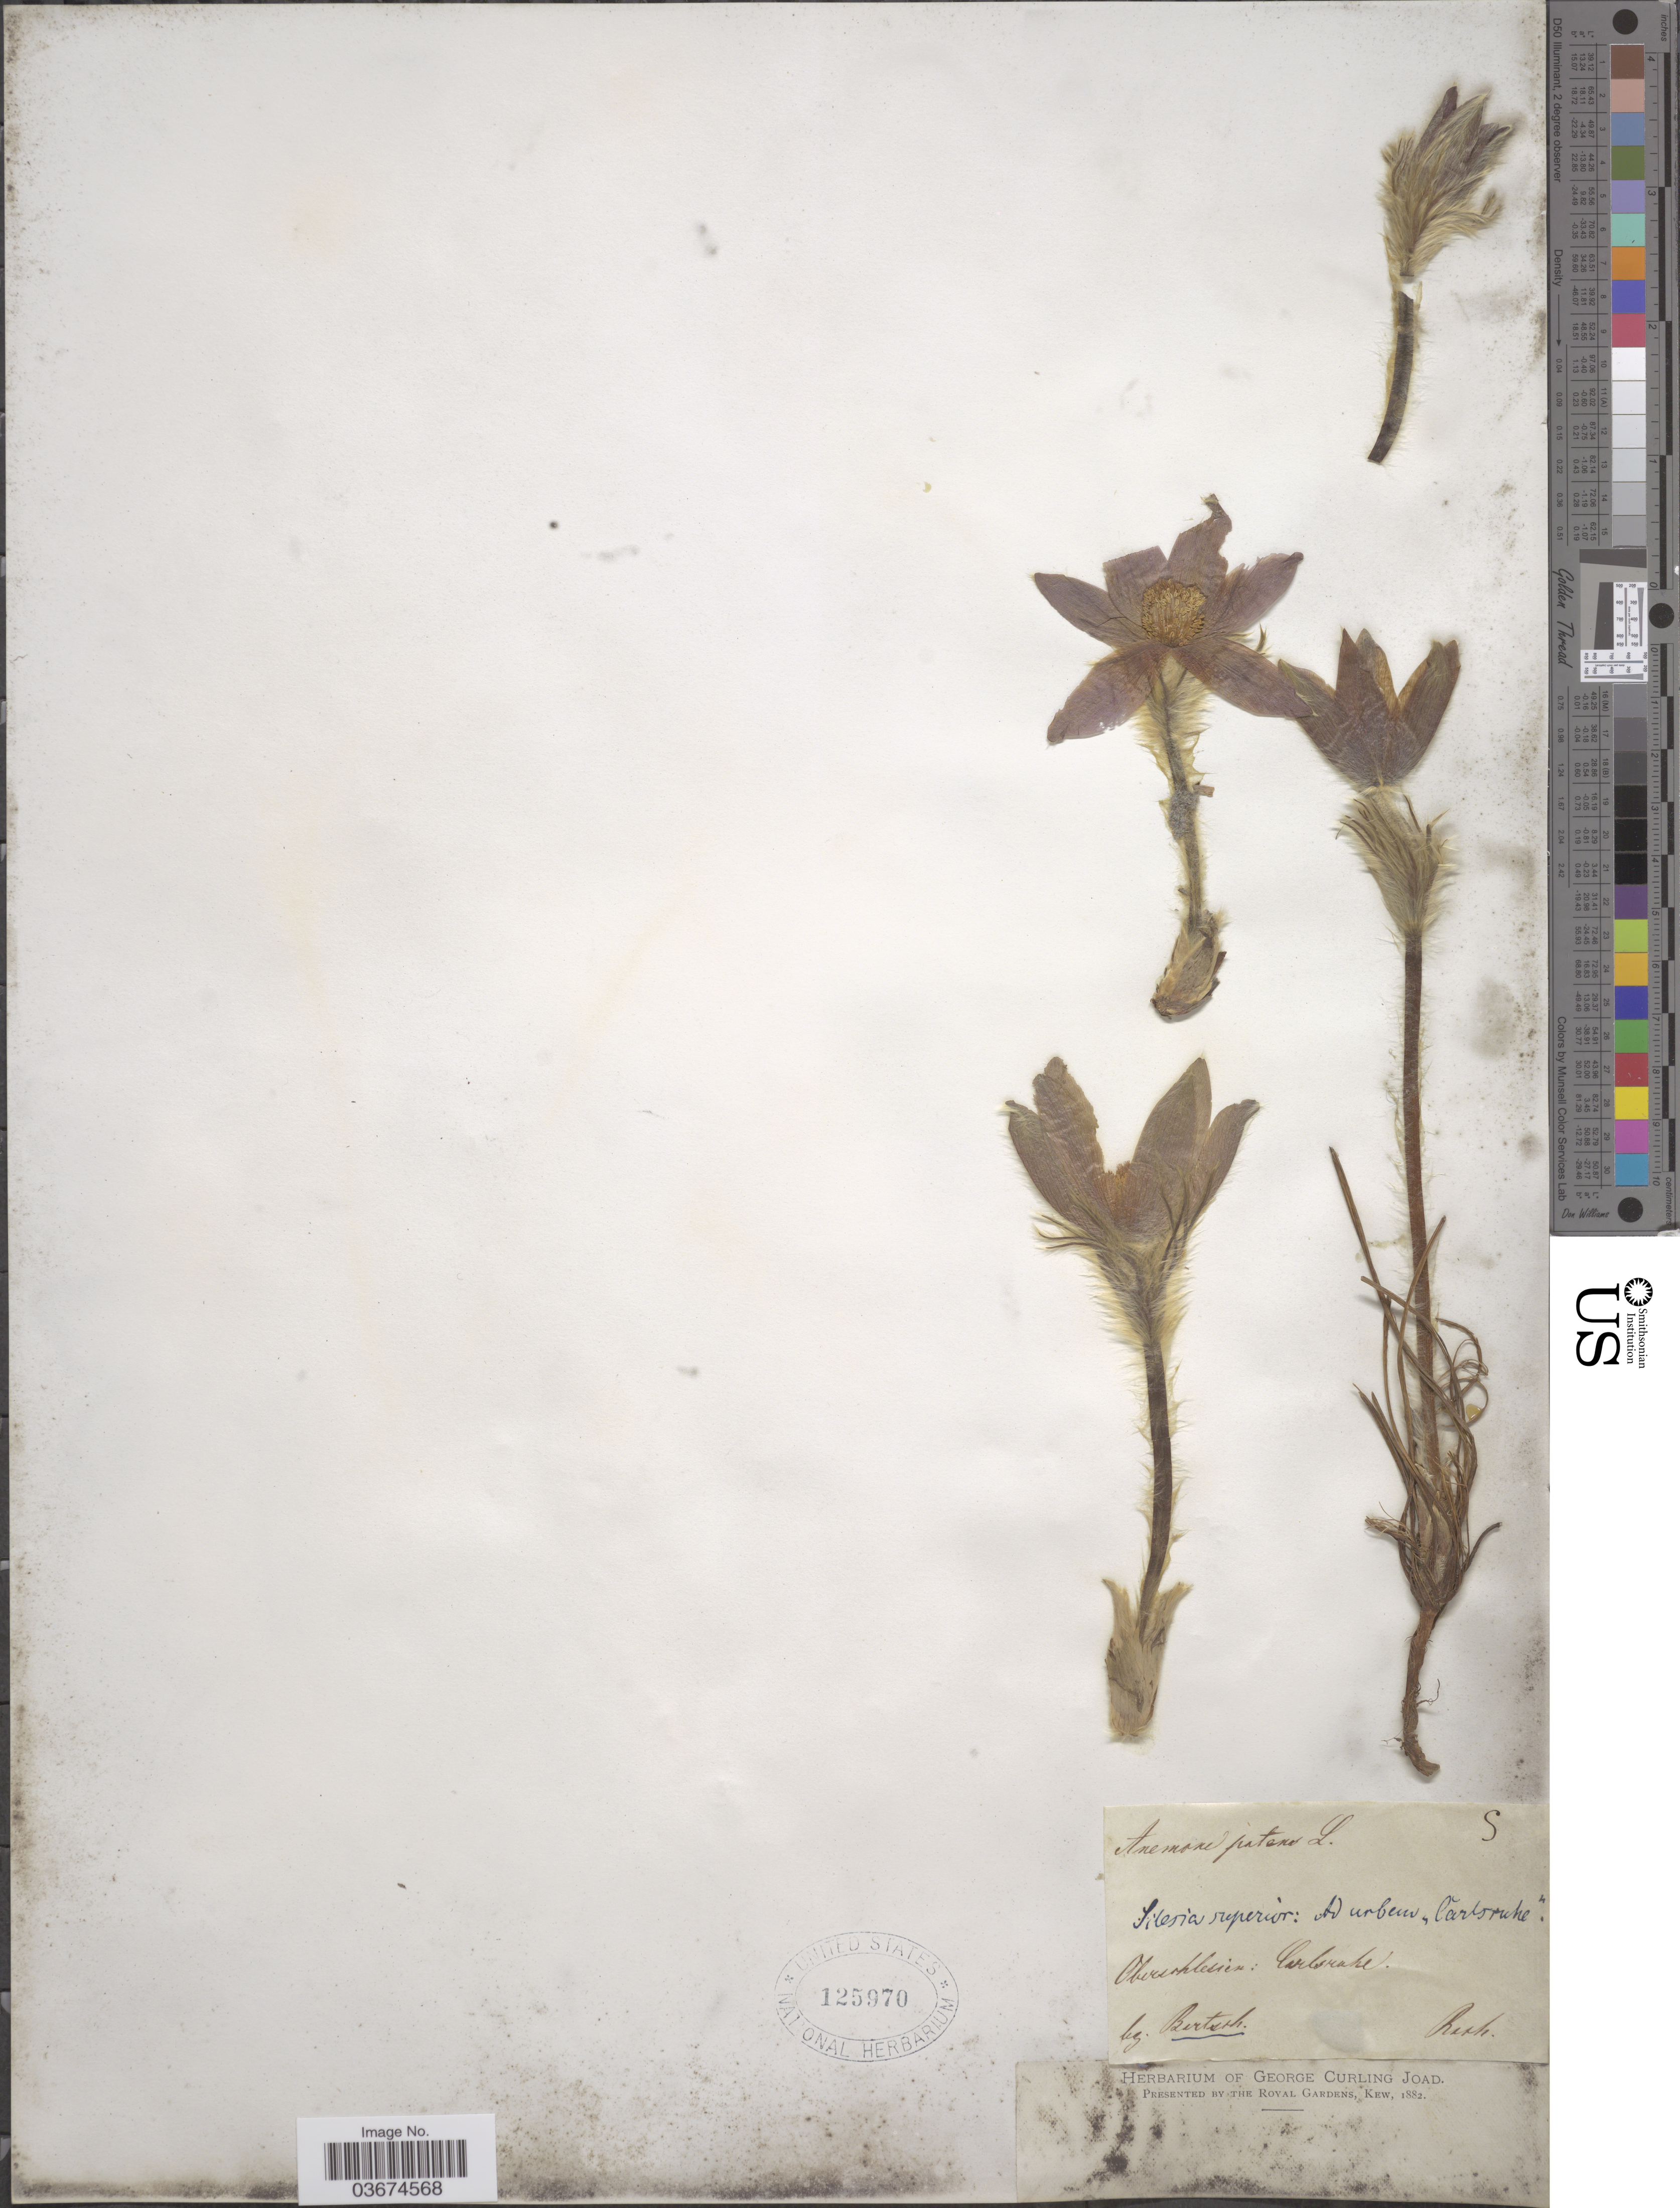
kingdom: Plantae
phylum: Tracheophyta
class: Magnoliopsida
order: Ranunculales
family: Ranunculaceae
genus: Pulsatilla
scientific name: Pulsatilla patens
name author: (L.) Mill.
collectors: Bertsch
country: Poland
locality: Silesia superior: Ad urbem "Carlsruhe". Oberschlesien: Carlsruhe. [Karlsruhe, Germany?]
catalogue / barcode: US 125970